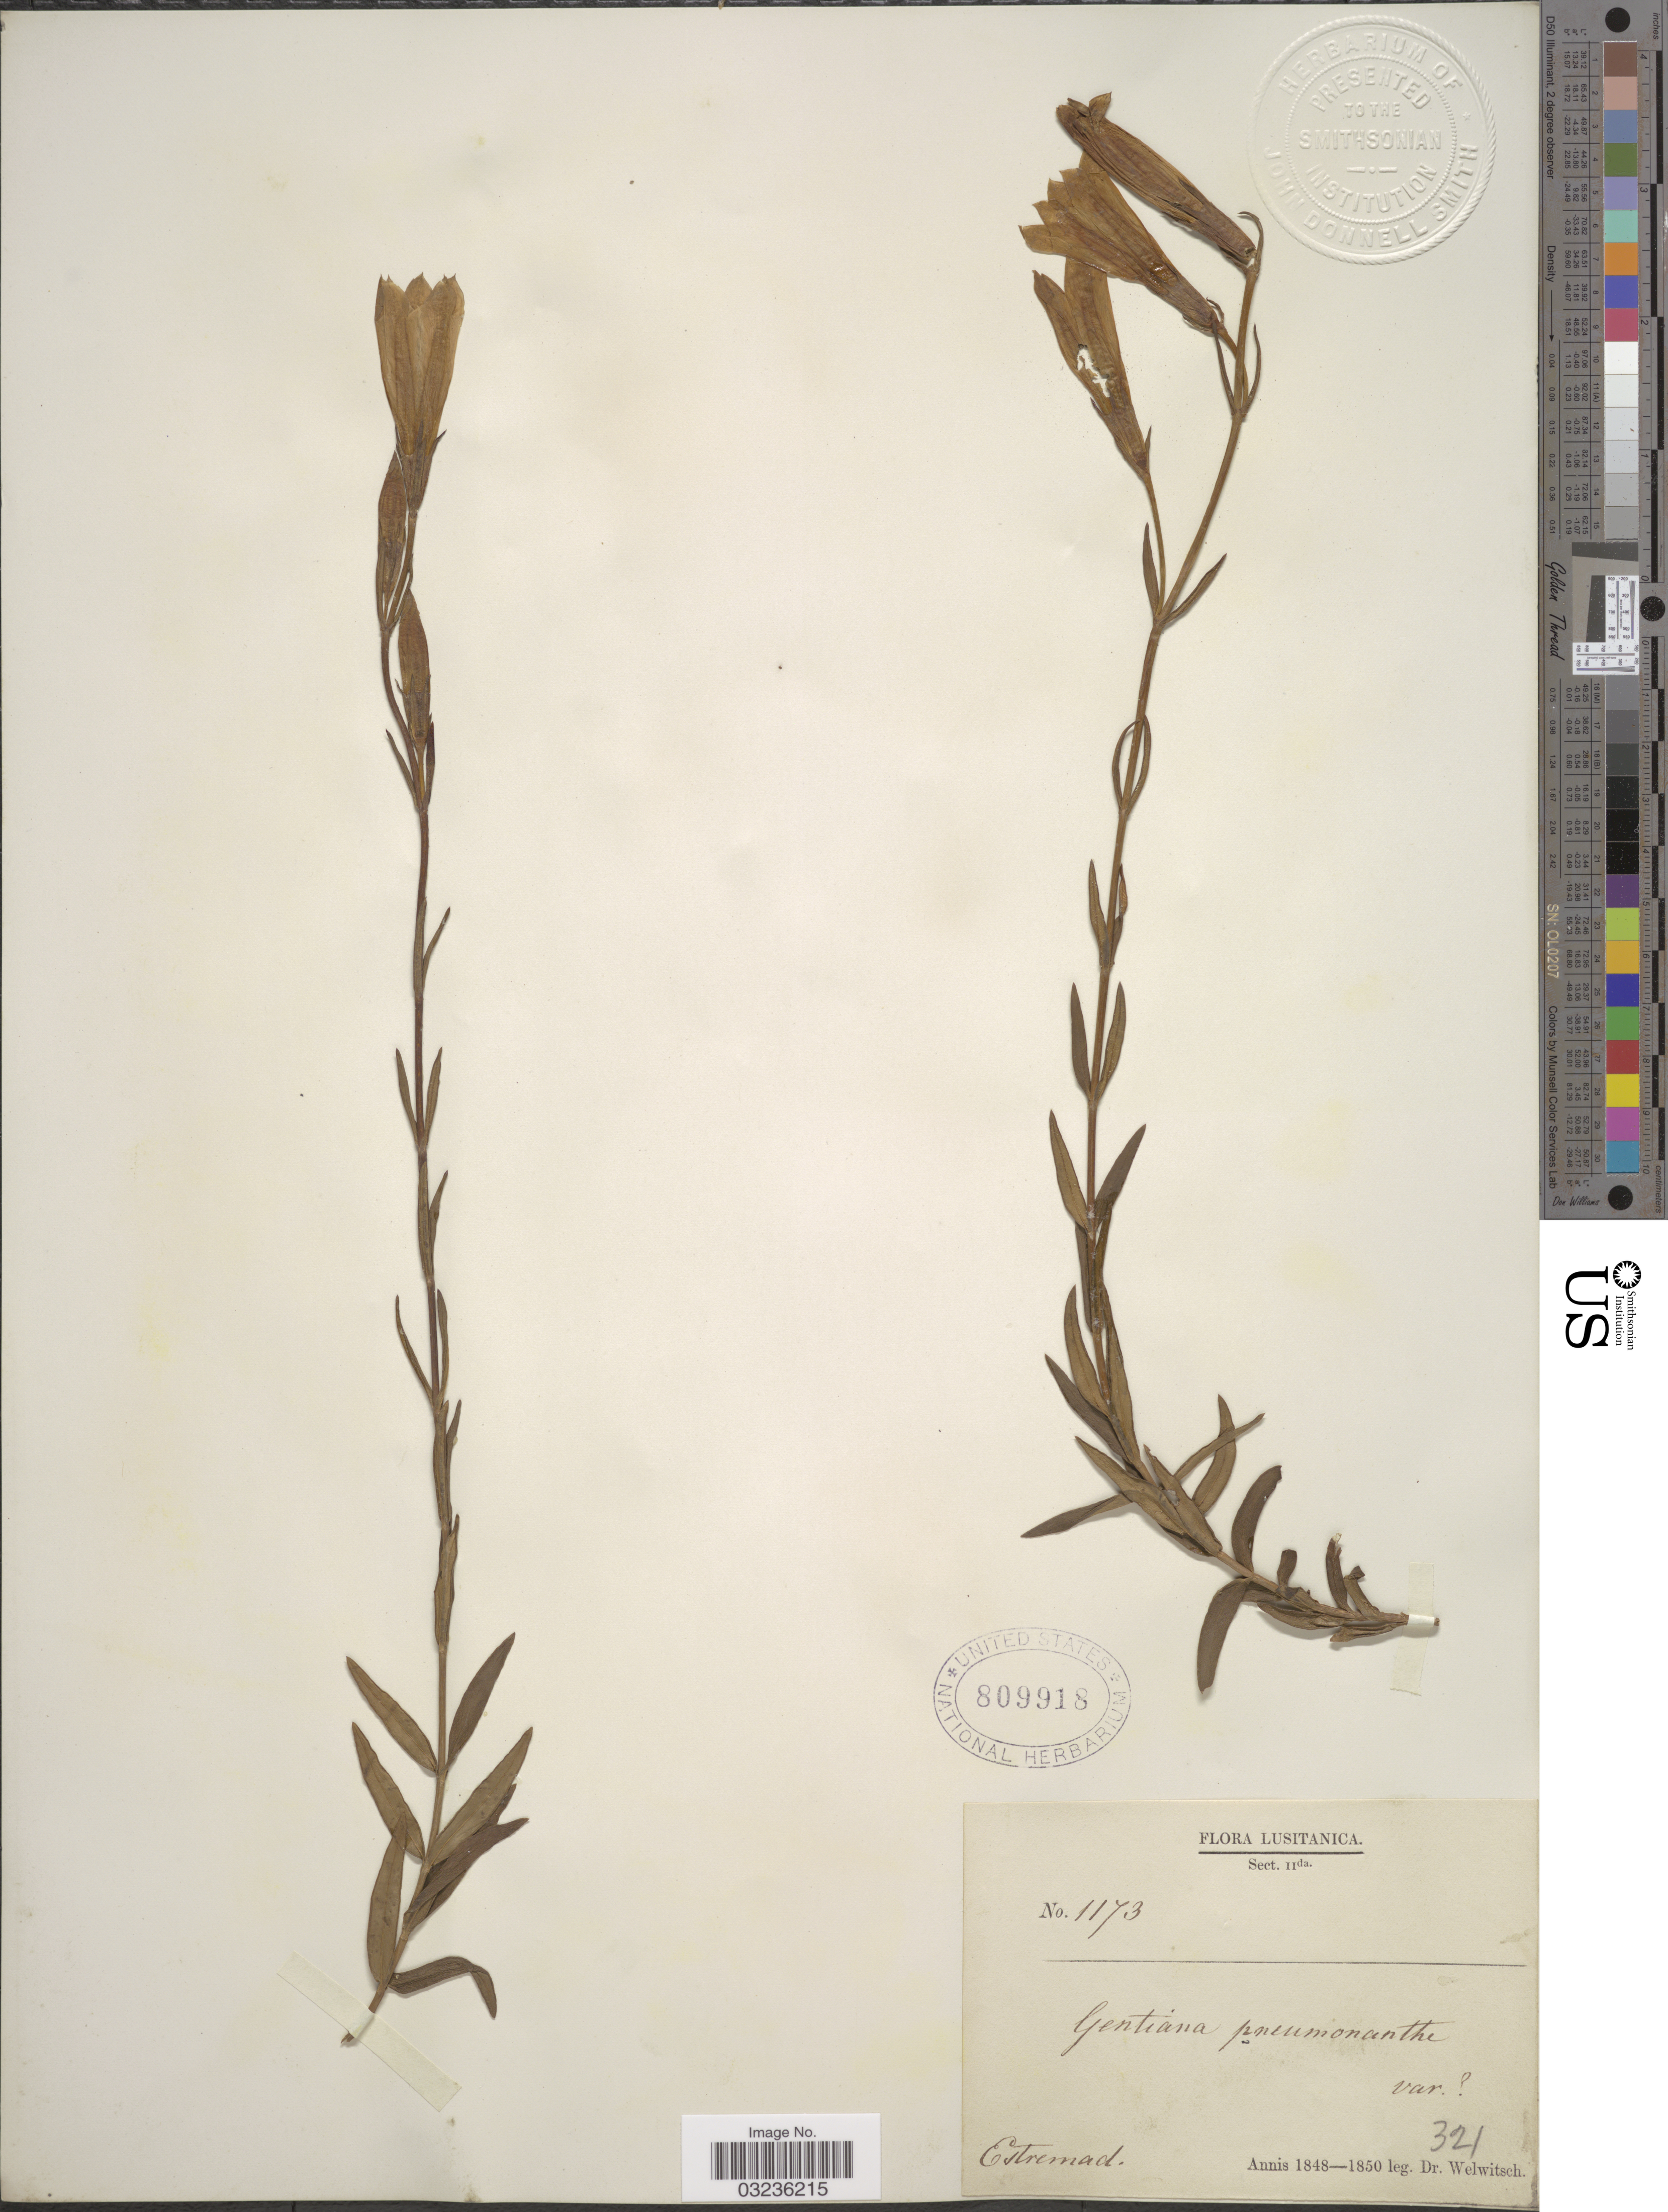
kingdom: Plantae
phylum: Tracheophyta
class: Magnoliopsida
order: Gentianales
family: Gentianaceae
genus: Gentiana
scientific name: Gentiana pneumonanthe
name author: L.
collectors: -. Welwitsch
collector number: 1173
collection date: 1848/1850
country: Portugal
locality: Lusitanica, Estremad.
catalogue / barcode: US 809918